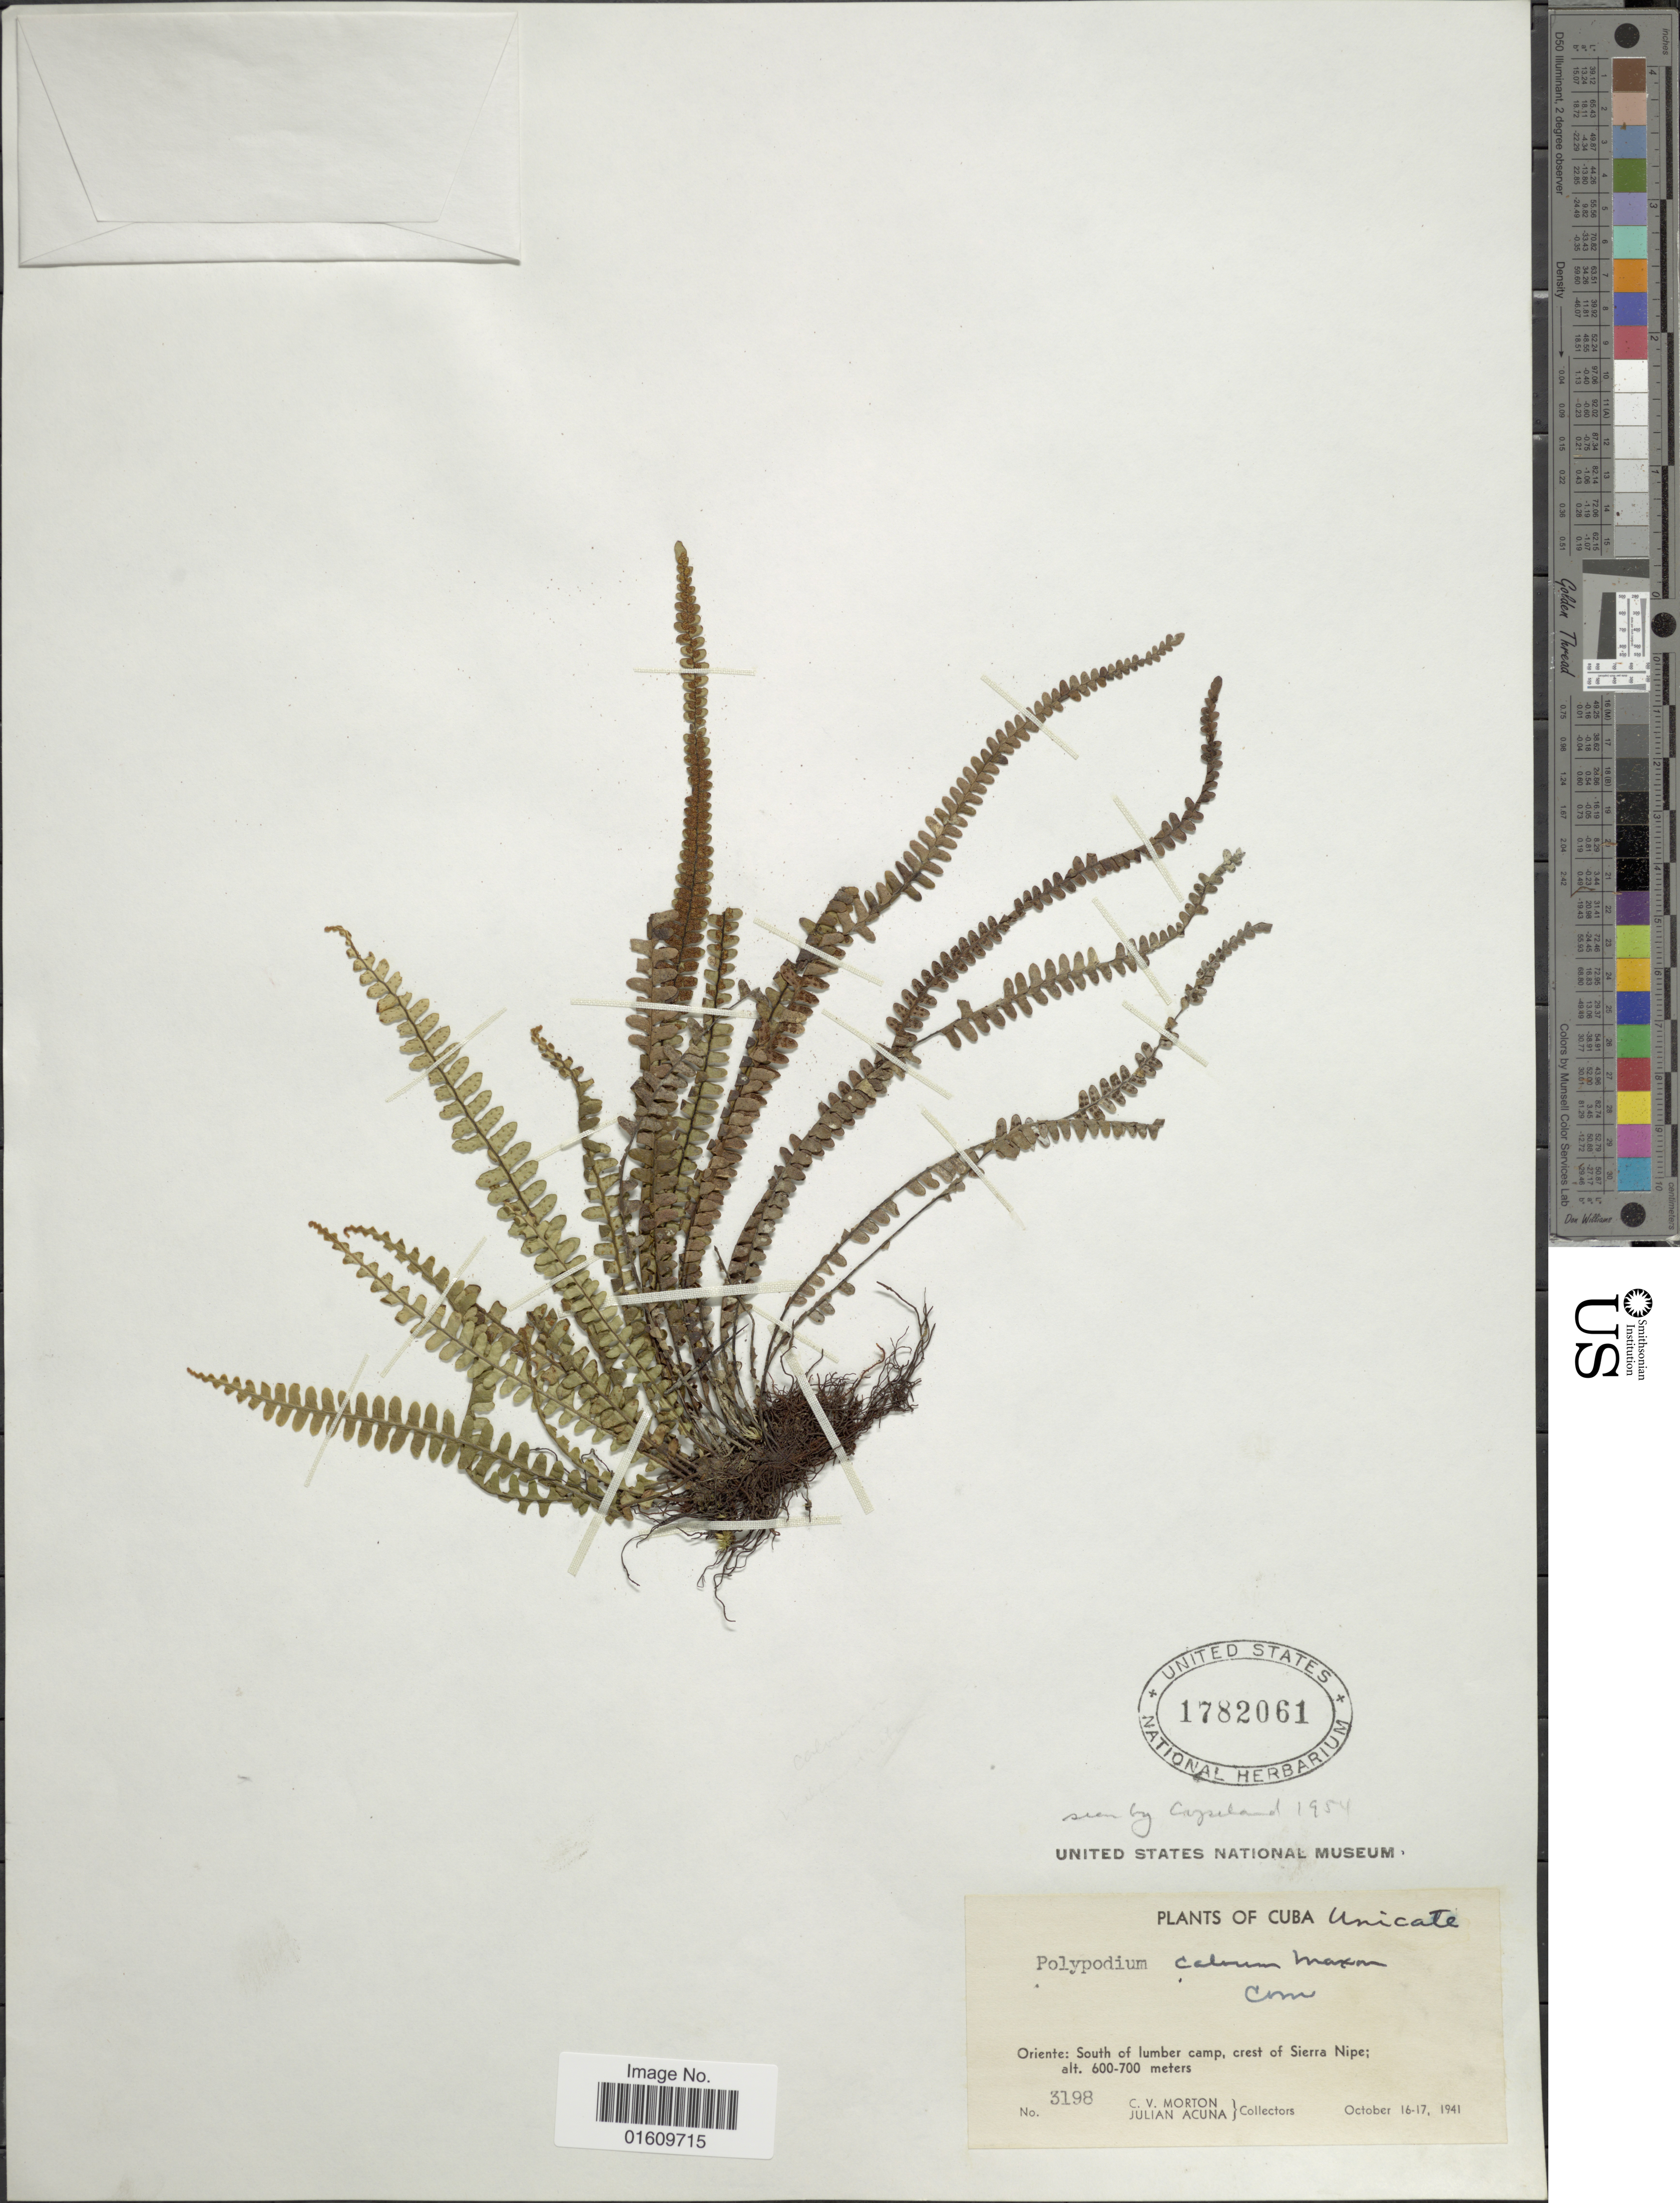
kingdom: Plantae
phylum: Tracheophyta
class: Polypodiopsida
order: Polypodiales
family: Polypodiaceae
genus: Melpomene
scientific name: Melpomene melanosticta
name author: (Kunze) A.R. Sm. & R.C. Moran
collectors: C. V. Morton & J. B. Acuña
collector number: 3198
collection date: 1941-10-16/1941-10-17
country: Cuba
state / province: Oriente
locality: South of Lumber camp, crest of Sierra Nipe.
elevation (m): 600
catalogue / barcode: US 1782061